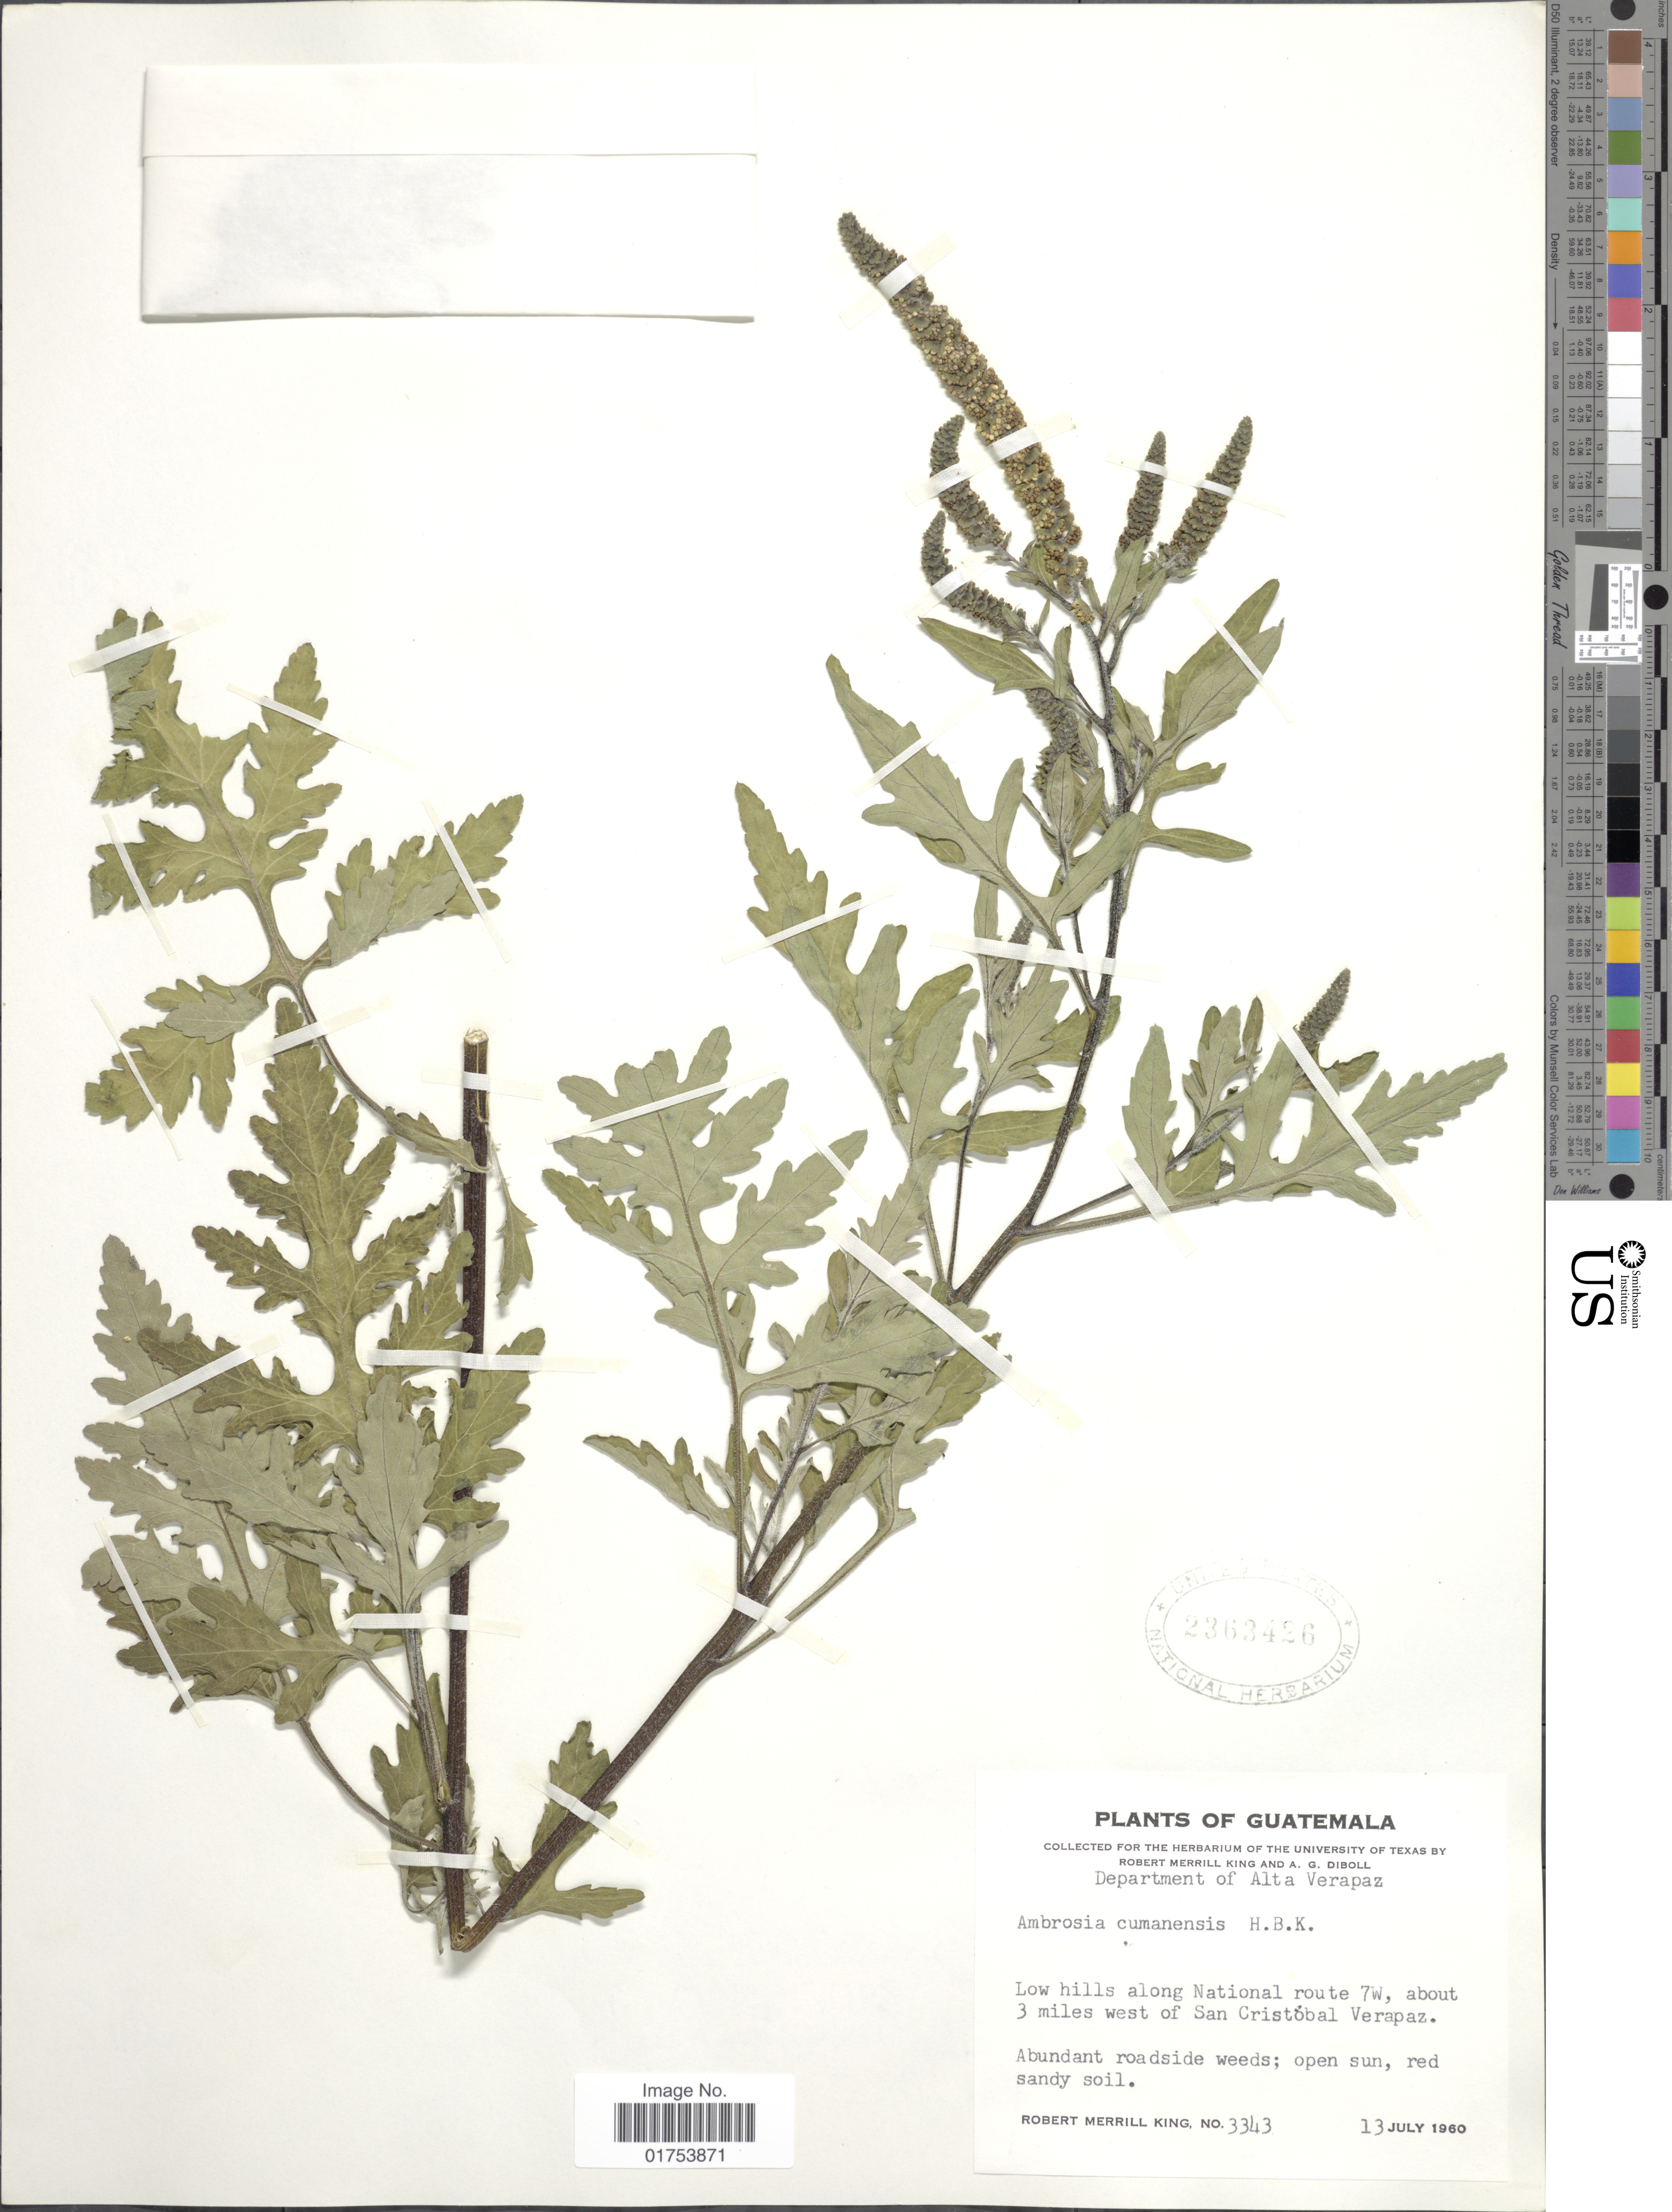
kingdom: Plantae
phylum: Tracheophyta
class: Magnoliopsida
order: Asterales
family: Asteraceae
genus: Ambrosia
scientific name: Ambrosia cumanensis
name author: Kunth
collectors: R. M. King & A. Diboll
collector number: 3343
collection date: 1960-07-13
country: Guatemala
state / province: Alta Verapaz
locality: Low hills along National route 7W, about 3 miles west of San Cristobal Verapaz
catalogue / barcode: US 2363426